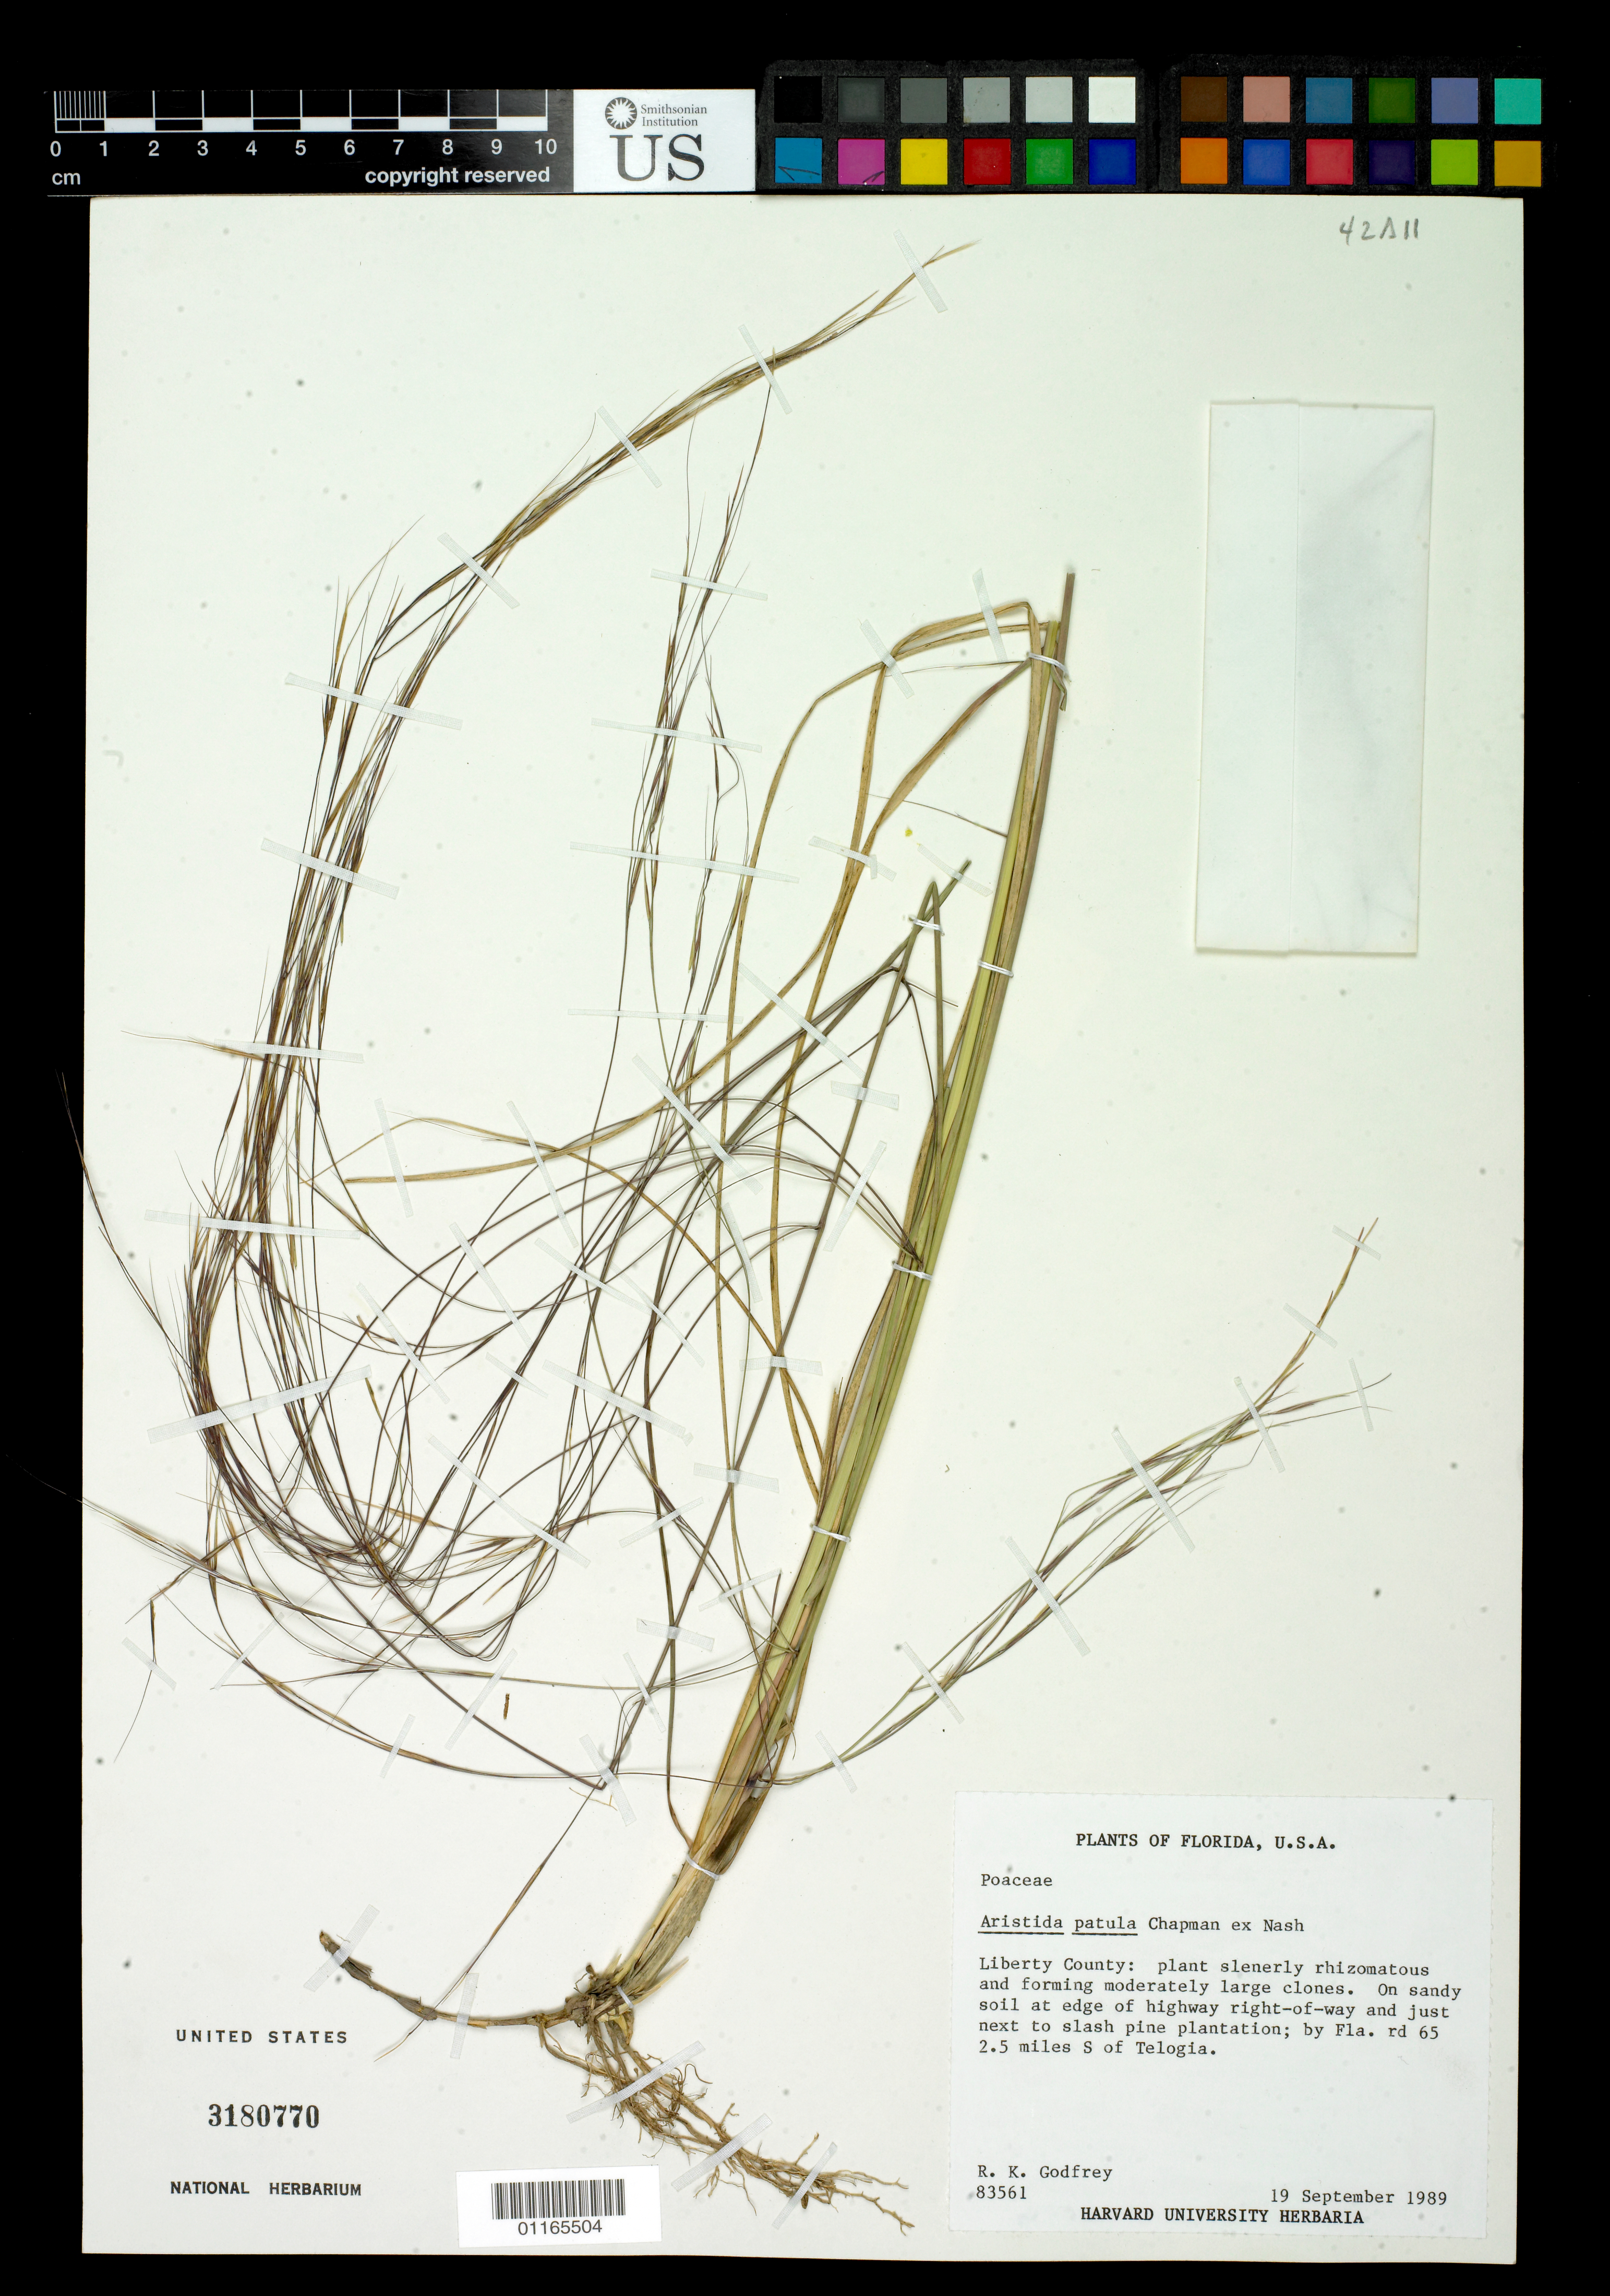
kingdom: Plantae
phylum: Tracheophyta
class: Liliopsida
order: Poales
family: Poaceae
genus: Aristida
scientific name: Aristida patula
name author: Chapm. ex Nash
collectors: R. K. Godfrey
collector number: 83561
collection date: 1989-09-19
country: United States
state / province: Florida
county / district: Liberty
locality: by Fla. rd 65 2.5 miles S of Telogia.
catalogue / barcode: US 3180770